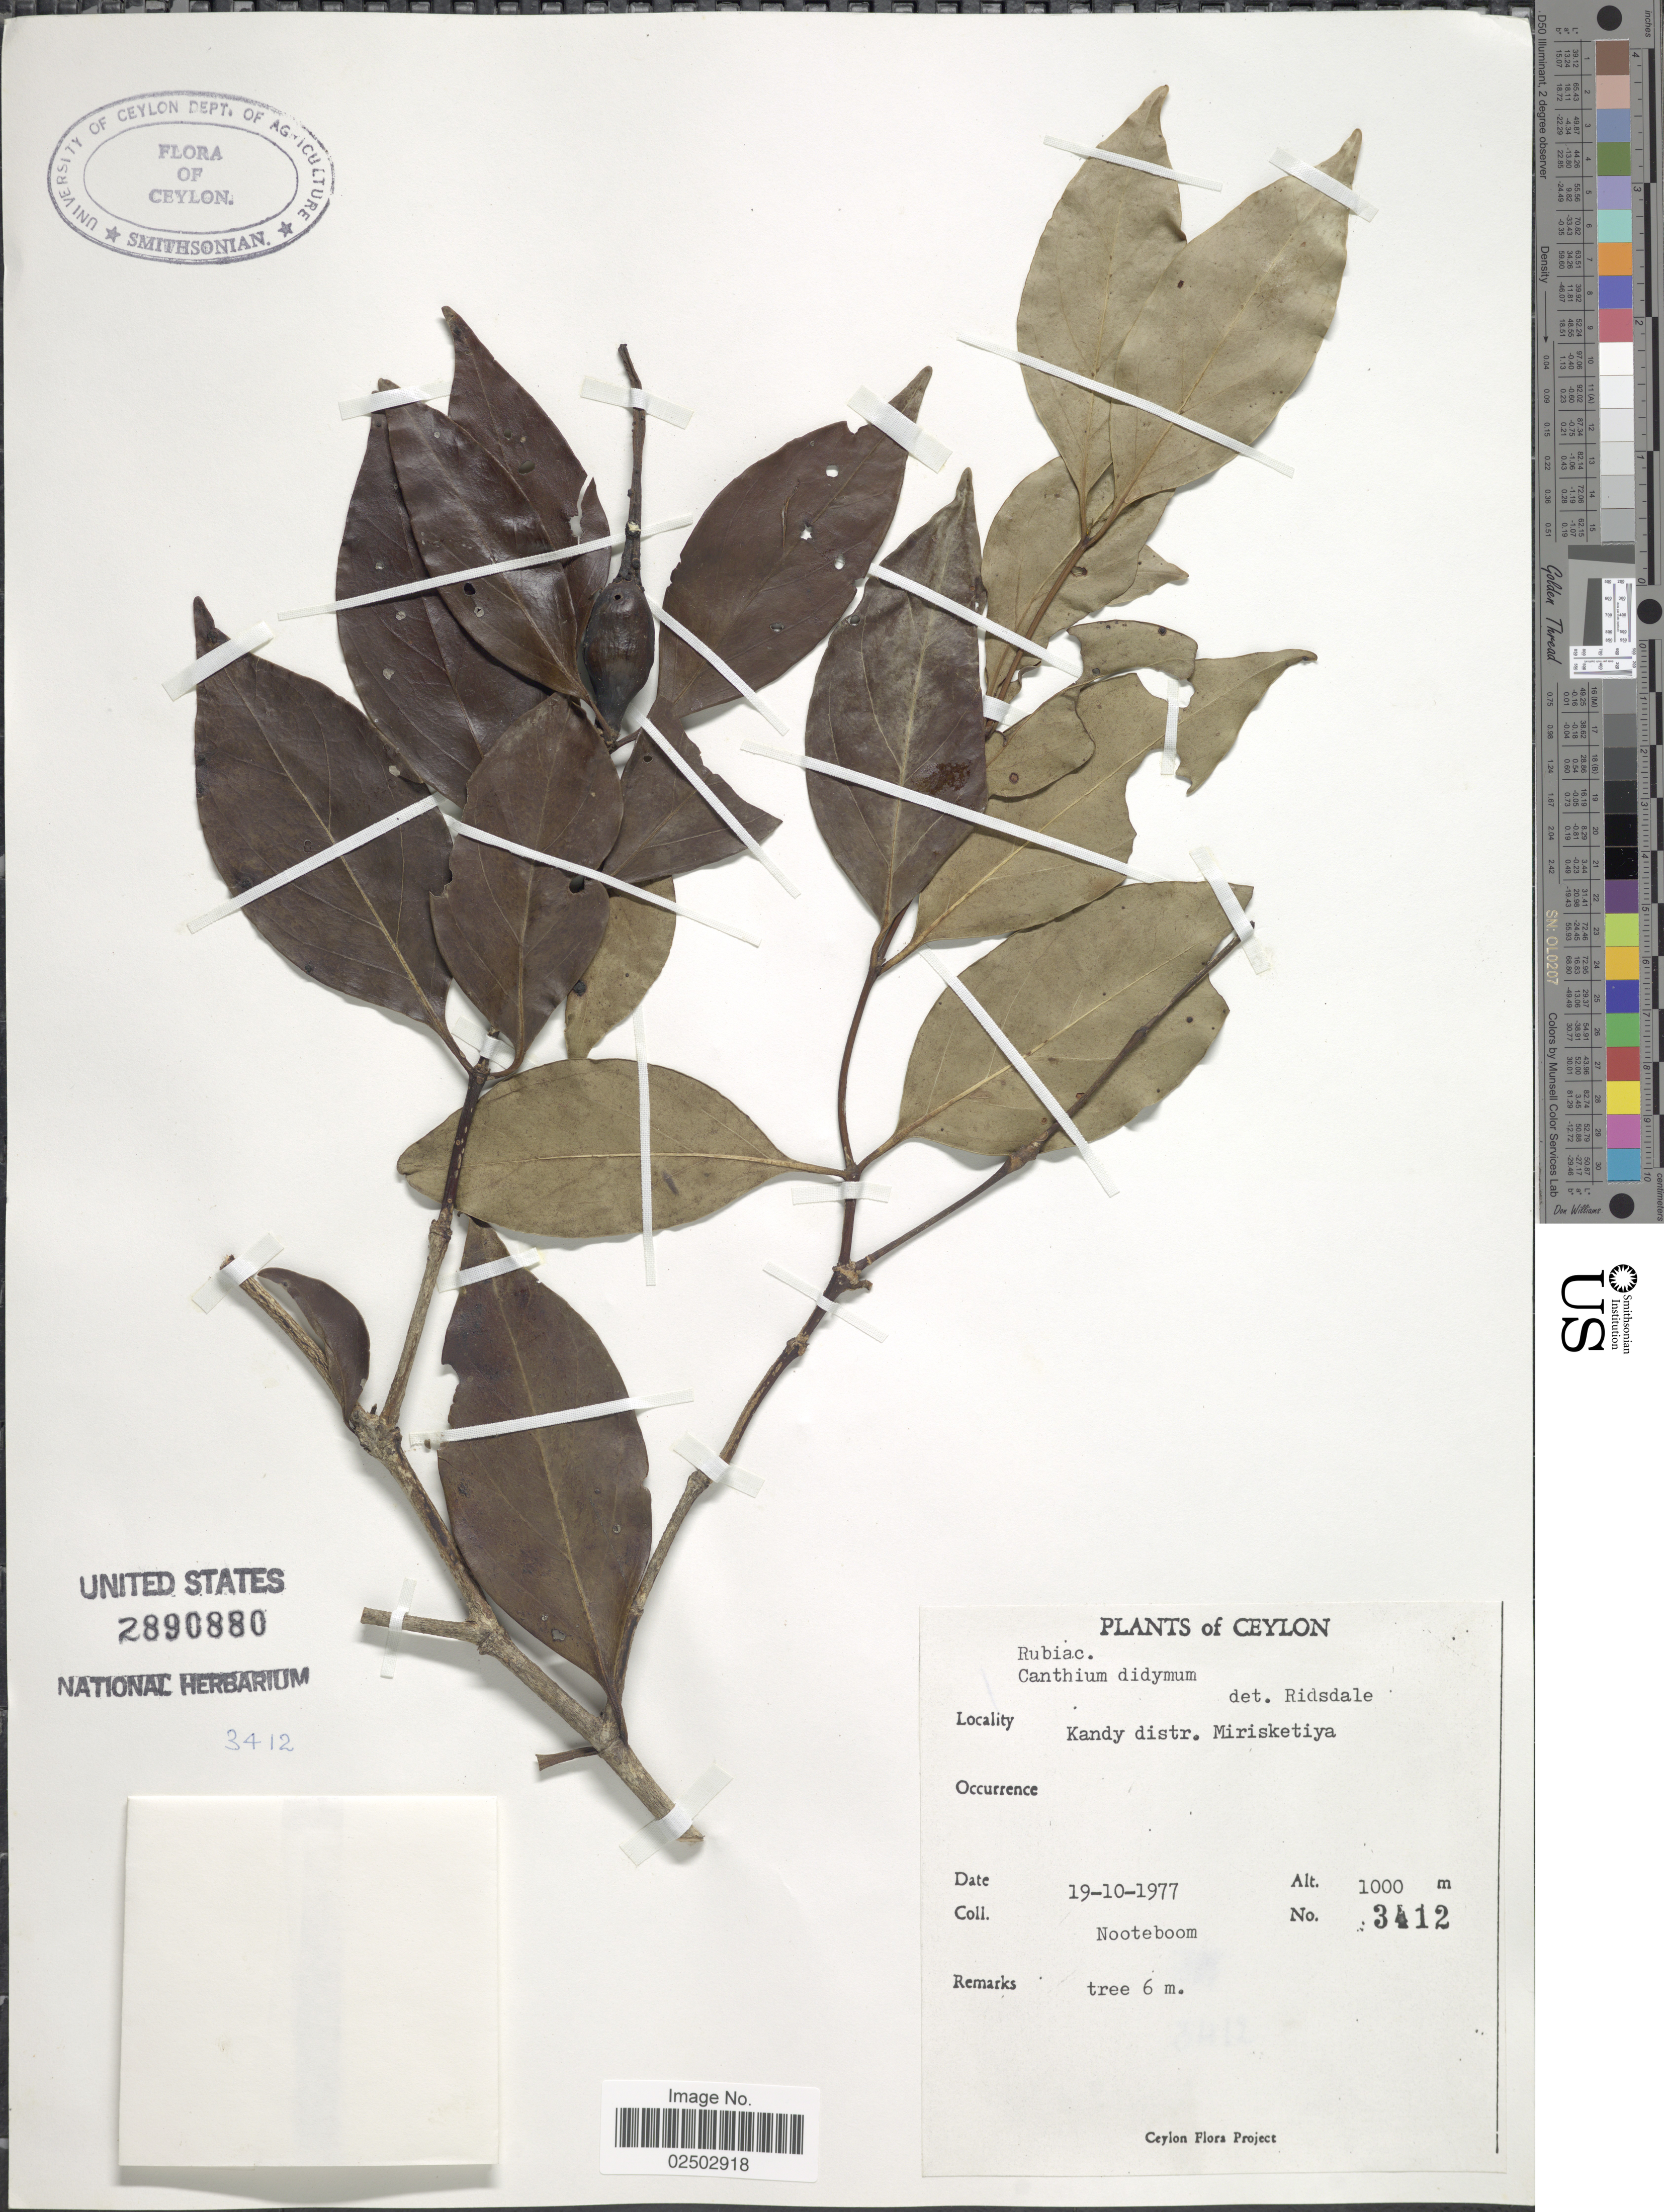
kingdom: Plantae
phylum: Tracheophyta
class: Magnoliopsida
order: Gentianales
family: Rubiaceae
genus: Canthium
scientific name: Canthium didymum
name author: C.F. Gaertn.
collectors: Nooteboom, --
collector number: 3412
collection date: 1977-10-19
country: Sri Lanka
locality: Ceylon, Kandy distr., Mirisketiya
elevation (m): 1000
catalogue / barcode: US 2890880